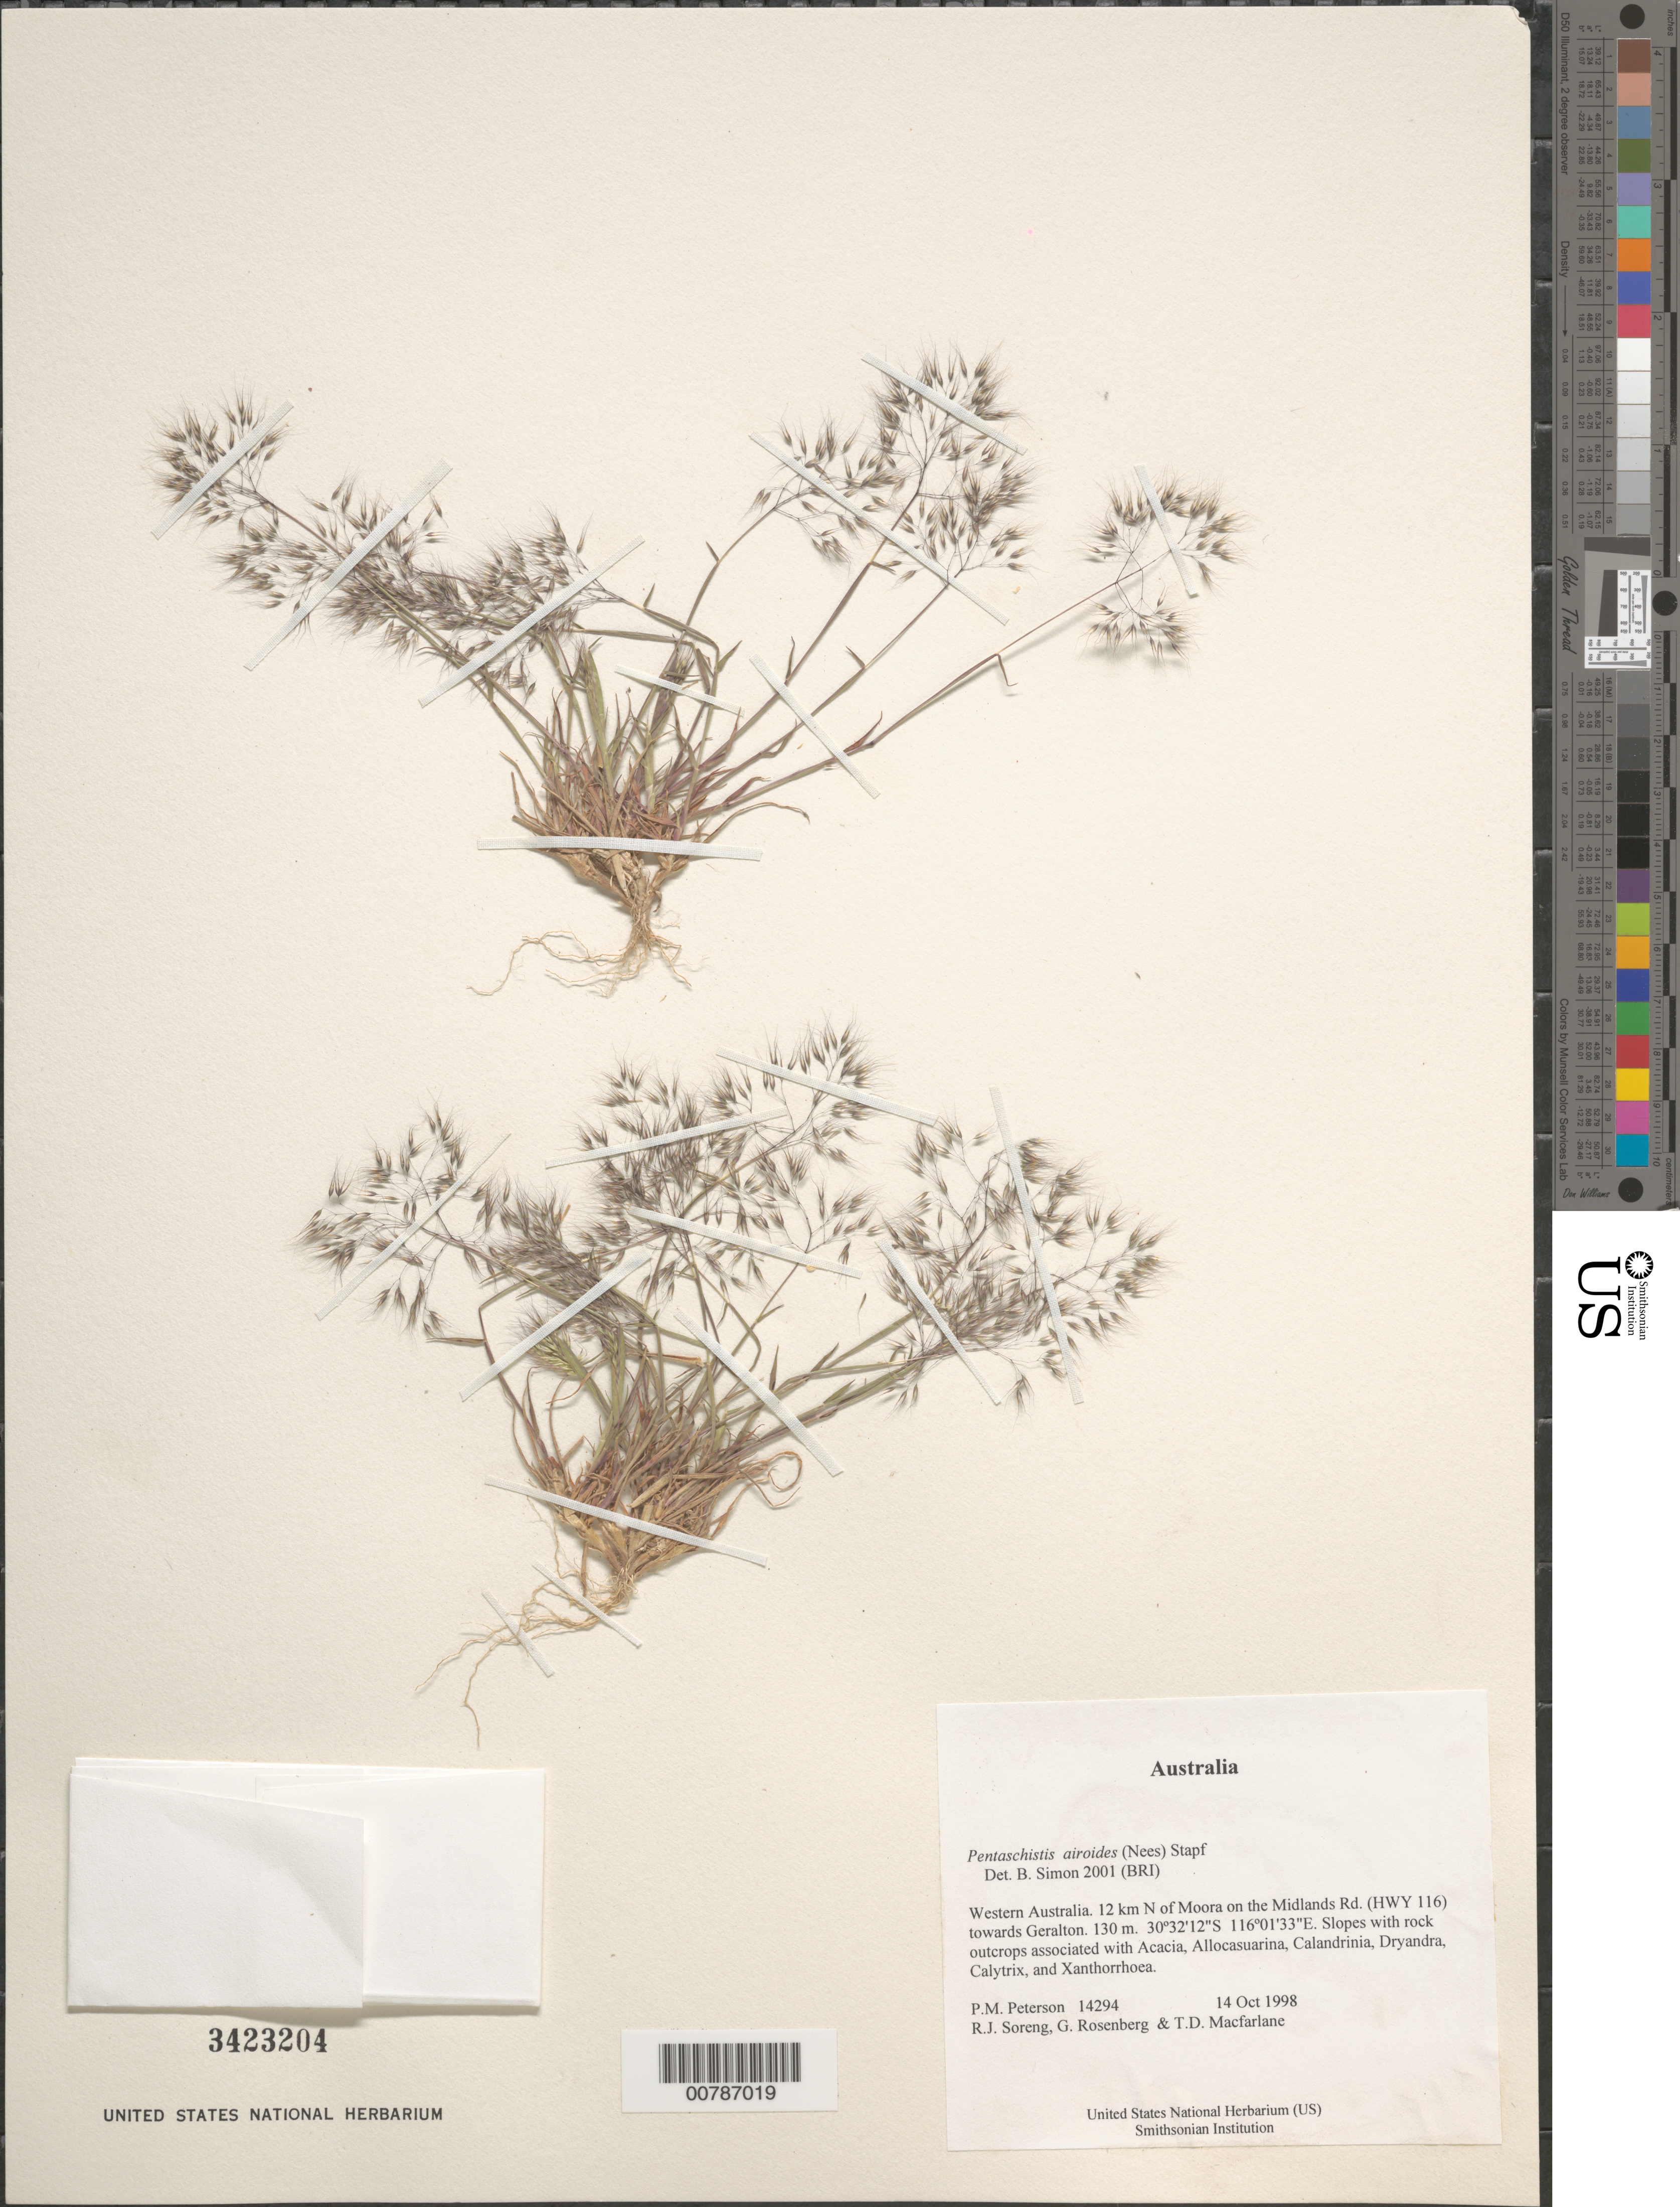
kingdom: Plantae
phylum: Tracheophyta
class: Liliopsida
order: Poales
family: Poaceae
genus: Pentaschistis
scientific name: Pentaschistis airoides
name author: (Nees) Stapf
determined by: Simon, B.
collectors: P. M. Peterson, R. J. Soreng, G. Rosenberg & T. Macfarlane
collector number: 14294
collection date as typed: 14 Oct 1998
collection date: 1998-10-14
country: Australia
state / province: Western Australia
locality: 12 km N of Moora on the Midlands Rd. (HWY 116) towards Geralton.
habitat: Slopes with rock outcrops associated with Acacia, Allocasuarina, Calandrinia, Dryandra, Calytrix, and Xanthorrhoea.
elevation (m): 130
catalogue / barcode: US 3423204